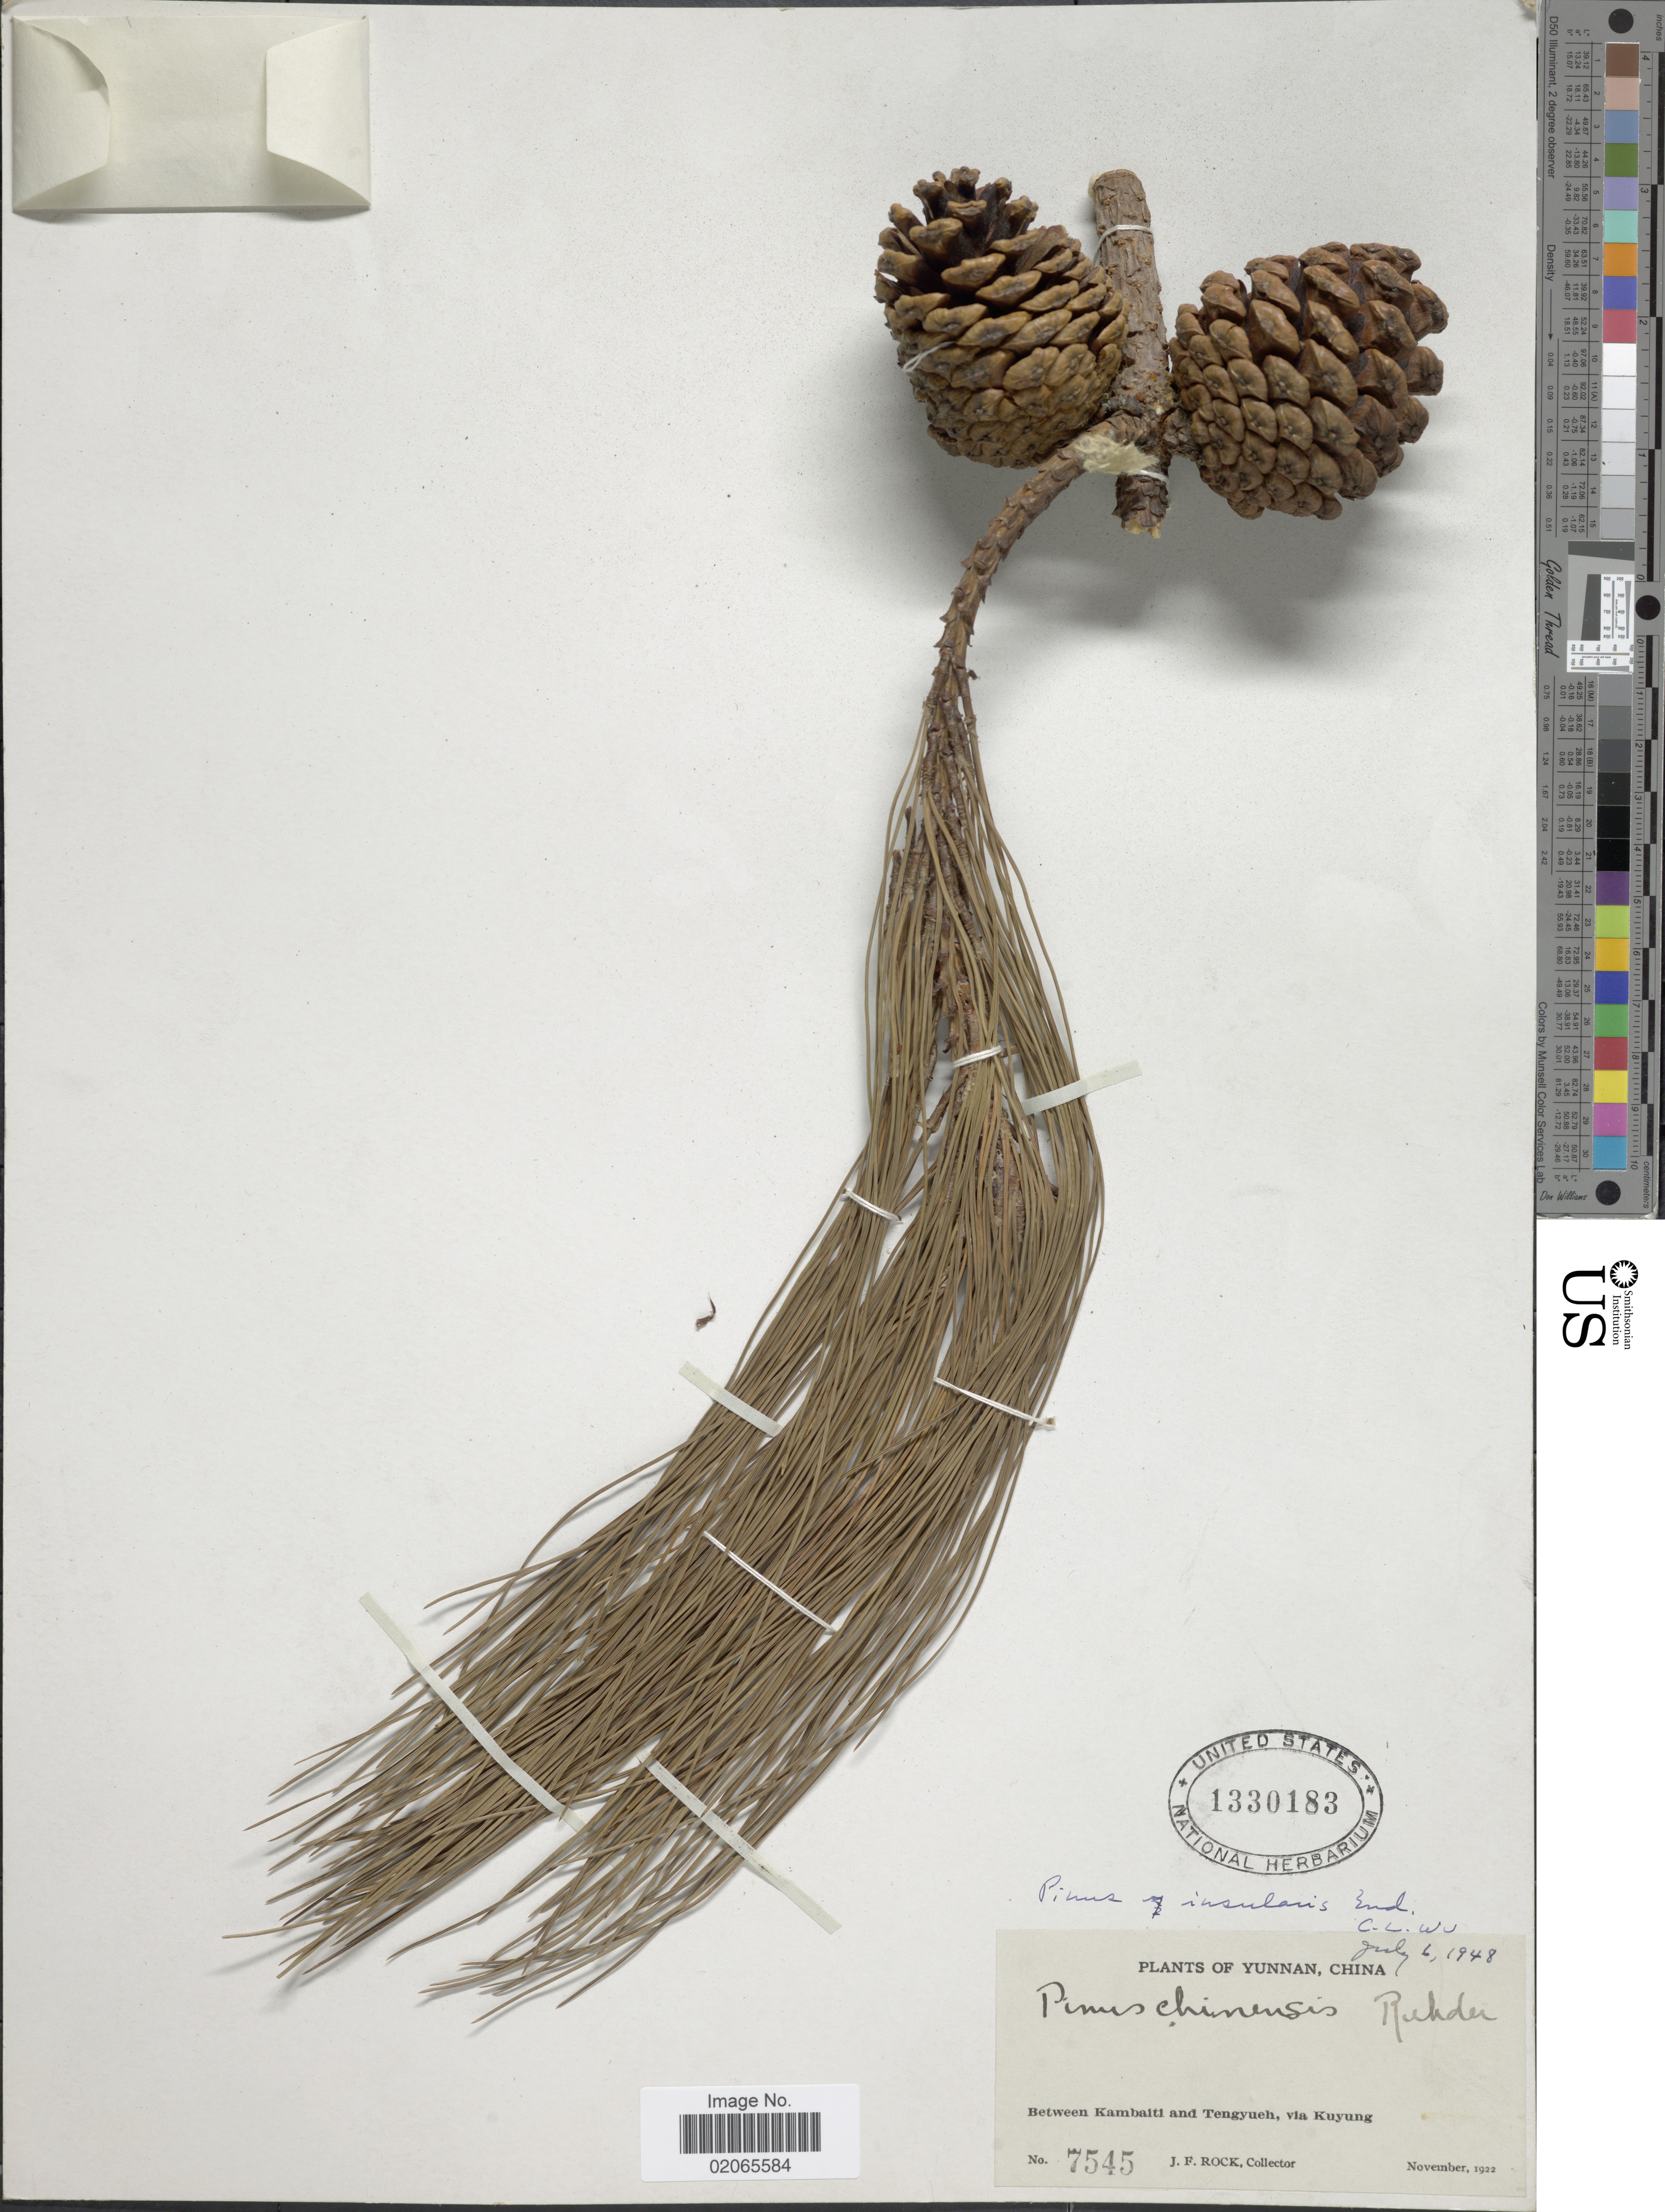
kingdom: Plantae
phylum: Tracheophyta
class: Pinopsida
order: Pinales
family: Pinaceae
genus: Pinus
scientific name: Pinus insularis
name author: Endl.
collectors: J. Rock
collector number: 7545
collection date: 1922-11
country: China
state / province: Yunnan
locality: Between Kambaiti and Tenguyeh, via Kuyung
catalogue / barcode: US 1330183